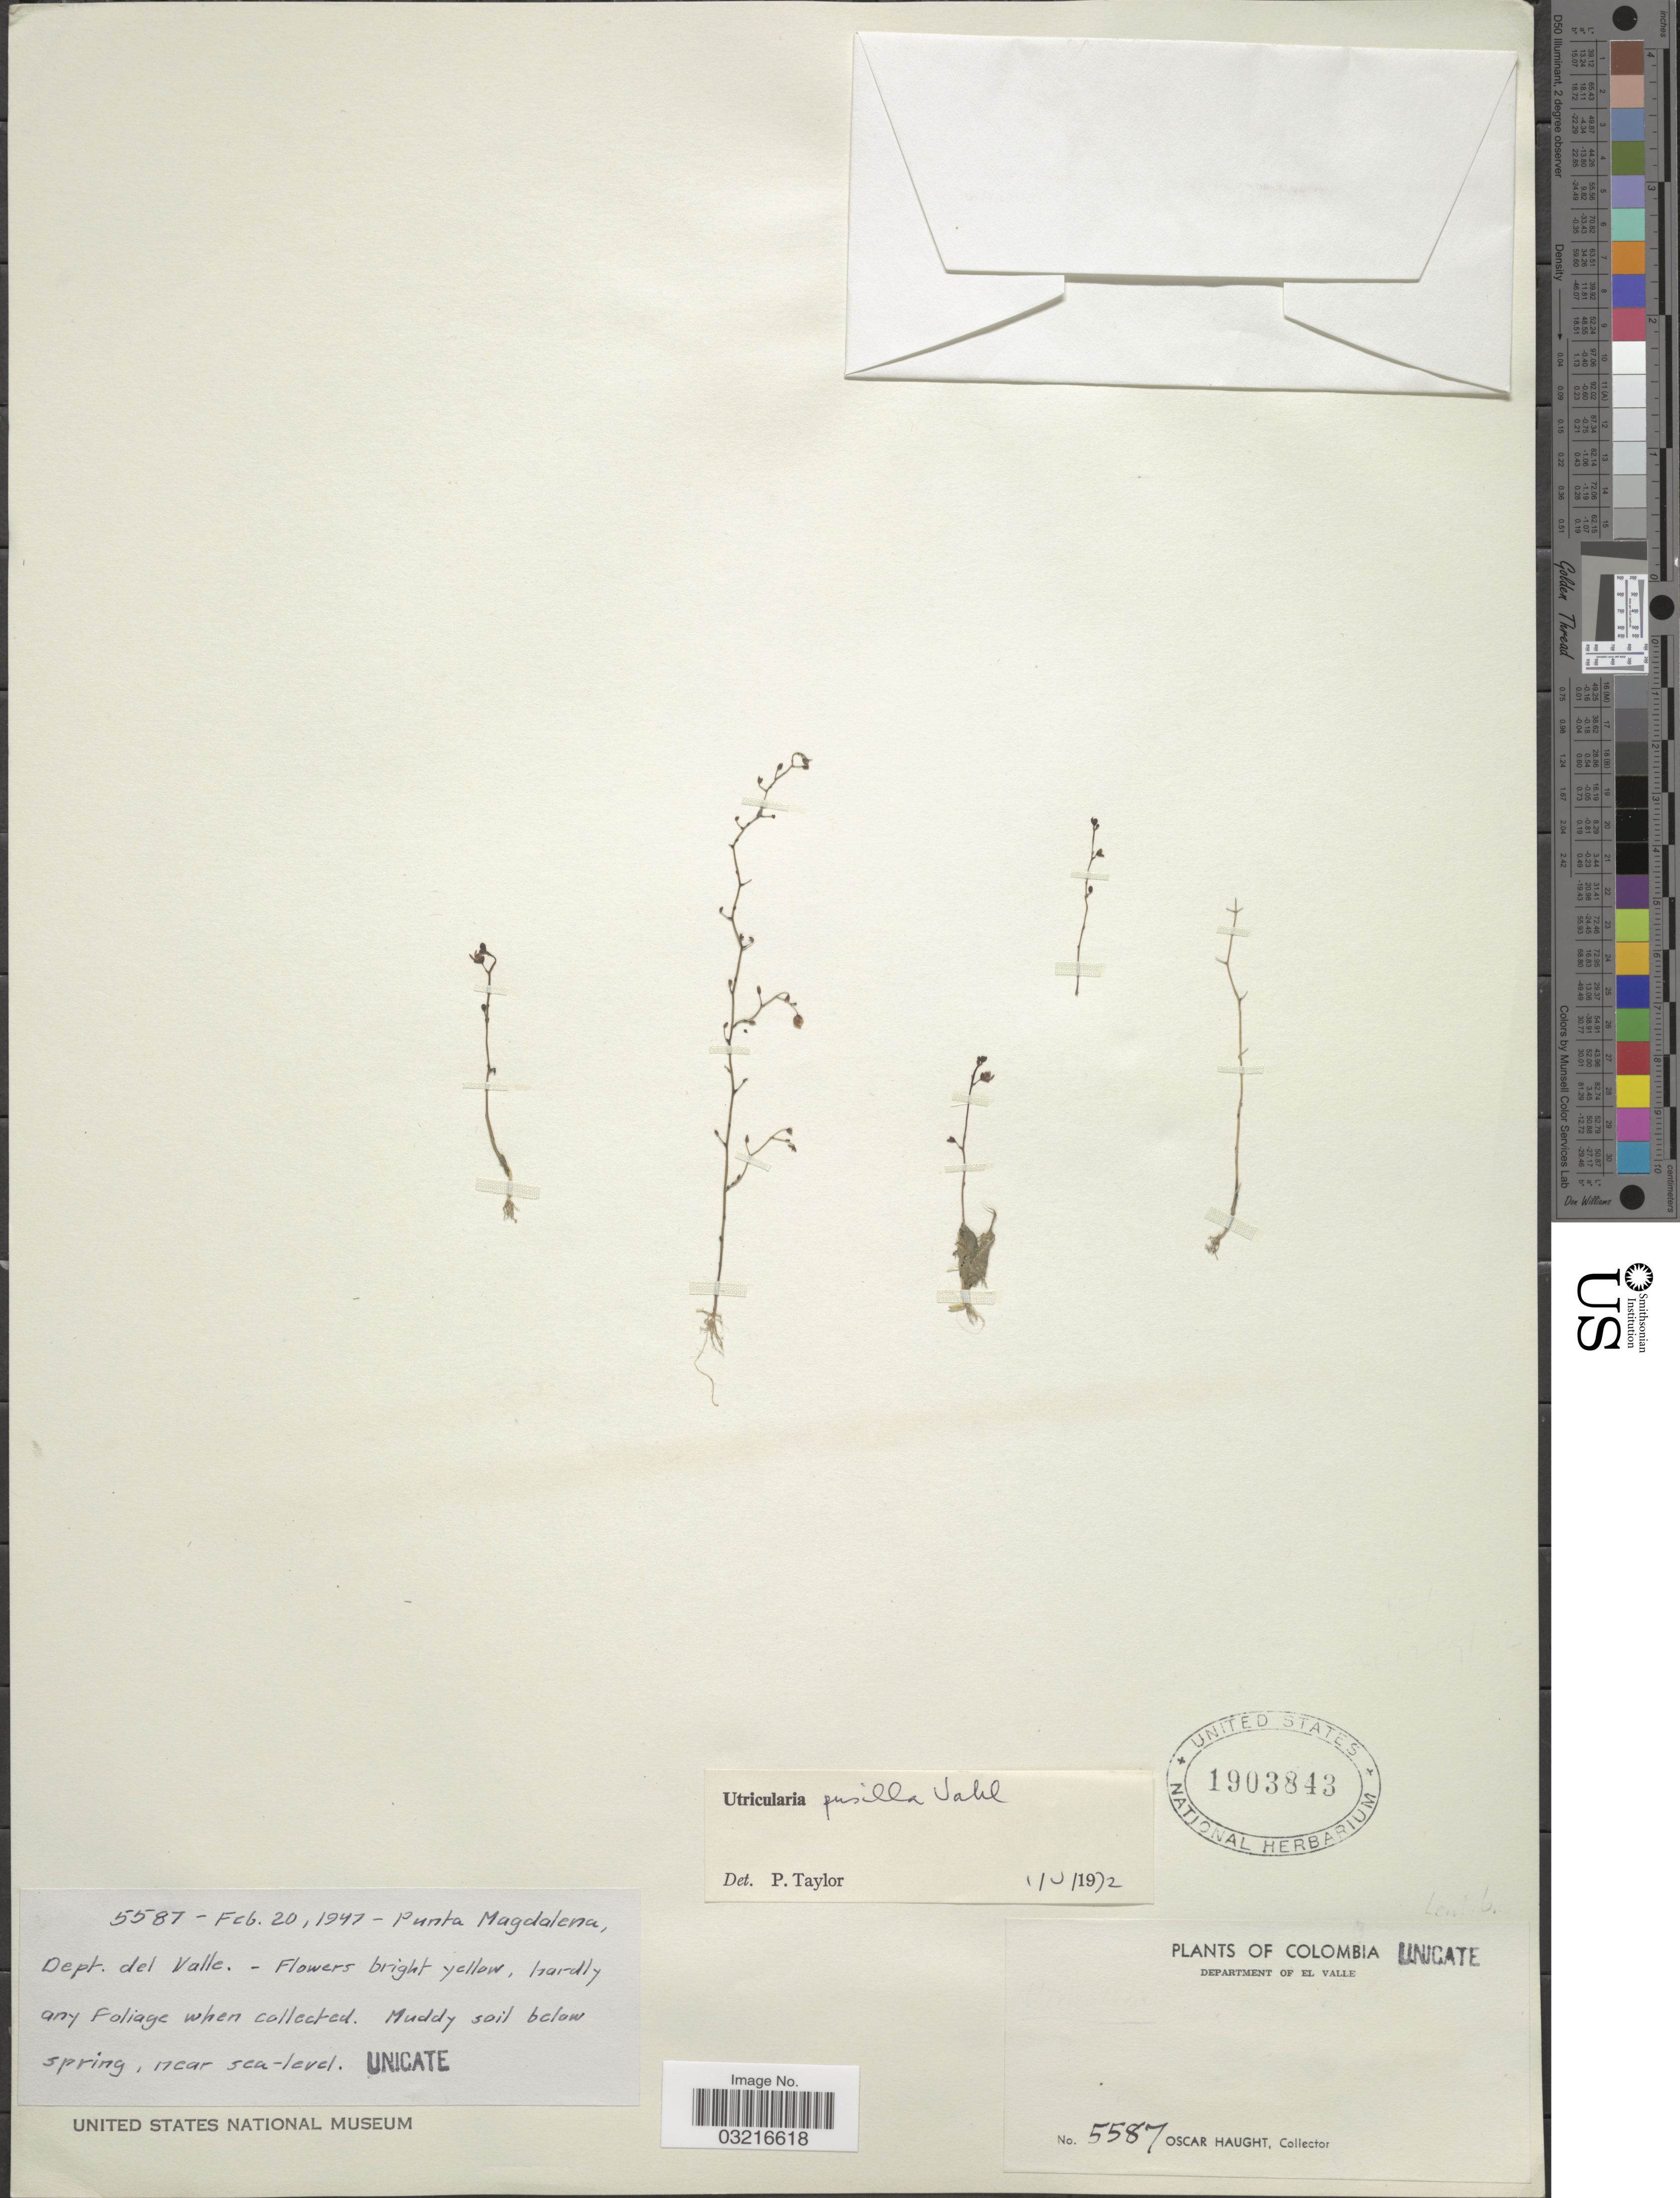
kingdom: Plantae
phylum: Tracheophyta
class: Magnoliopsida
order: Lamiales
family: Lentibulariaceae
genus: Utricularia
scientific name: Utricularia pusilla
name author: Vahl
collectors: O. Haught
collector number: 5587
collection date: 1947-02-20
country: Colombia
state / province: Valle del Cauca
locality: Punta Magdalena, Dept. del Valle.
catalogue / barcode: US 1903843